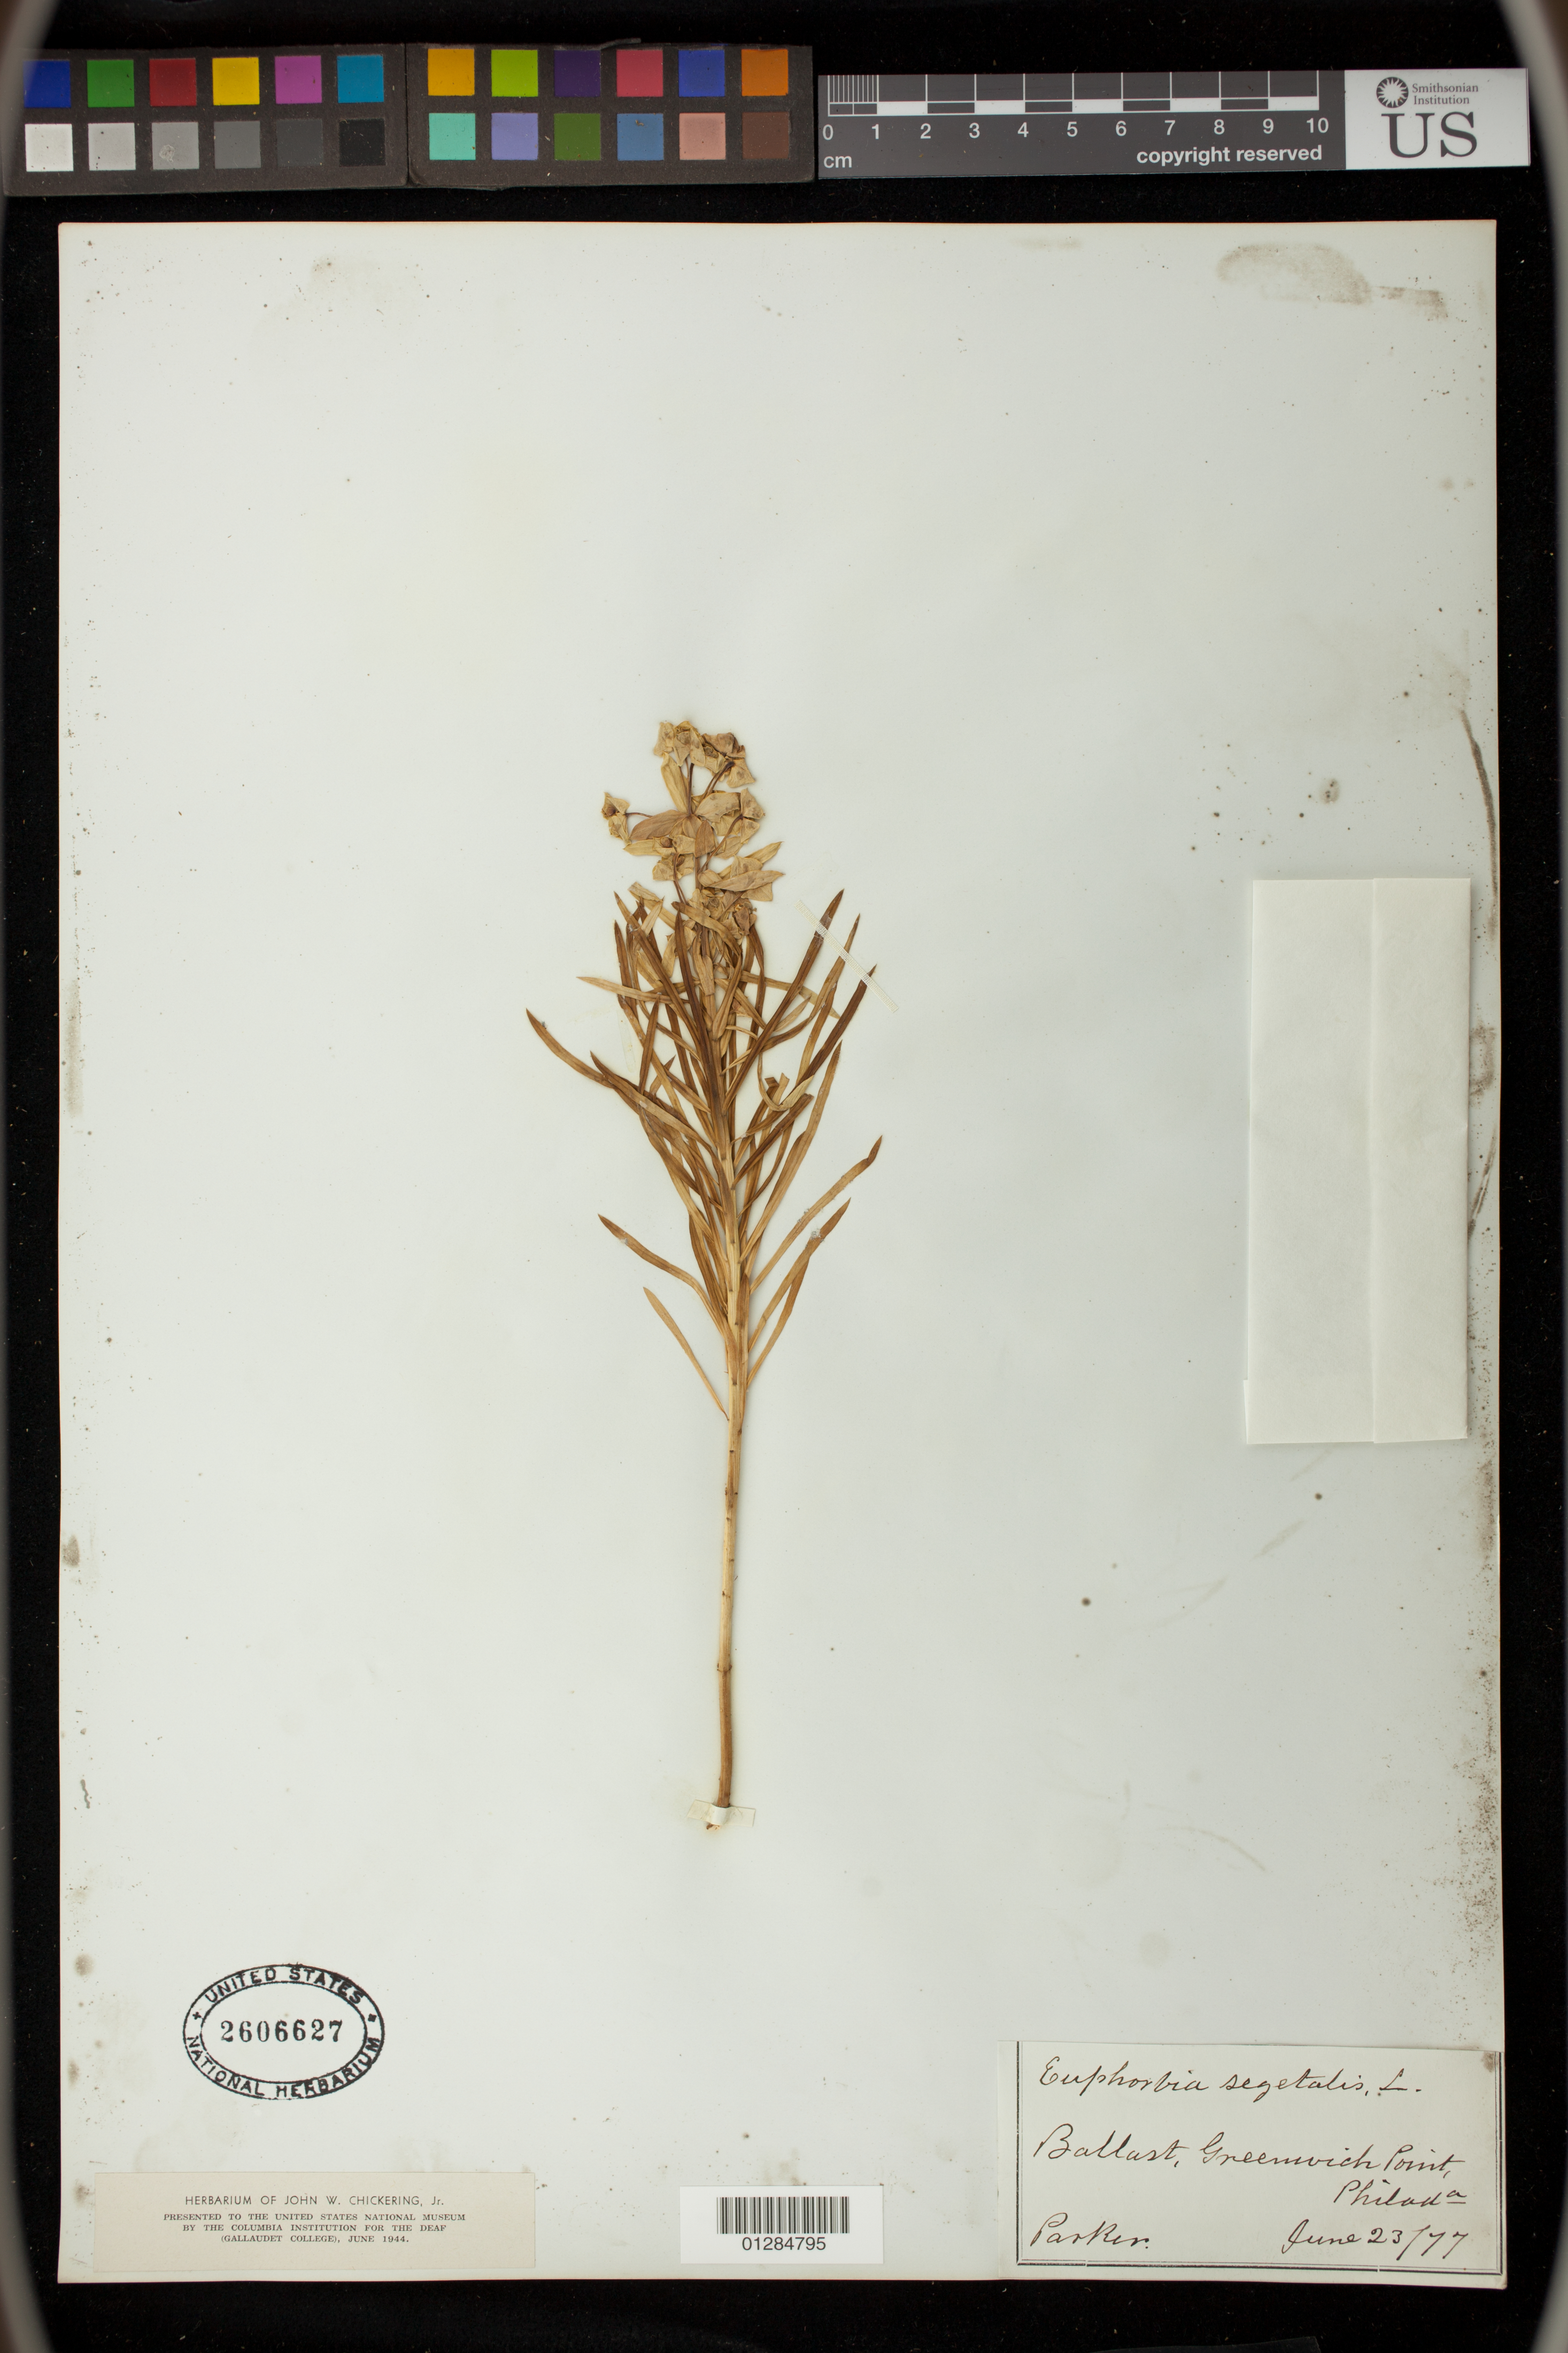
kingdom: Plantae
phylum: Tracheophyta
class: Magnoliopsida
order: Malpighiales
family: Euphorbiaceae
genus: Euphorbia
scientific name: Euphorbia segetalis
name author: L.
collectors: -. Parker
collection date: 1877-06-23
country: United States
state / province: Pennsylvania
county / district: Cambria County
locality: Greenwich Point, Philadelphia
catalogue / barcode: US 2606627